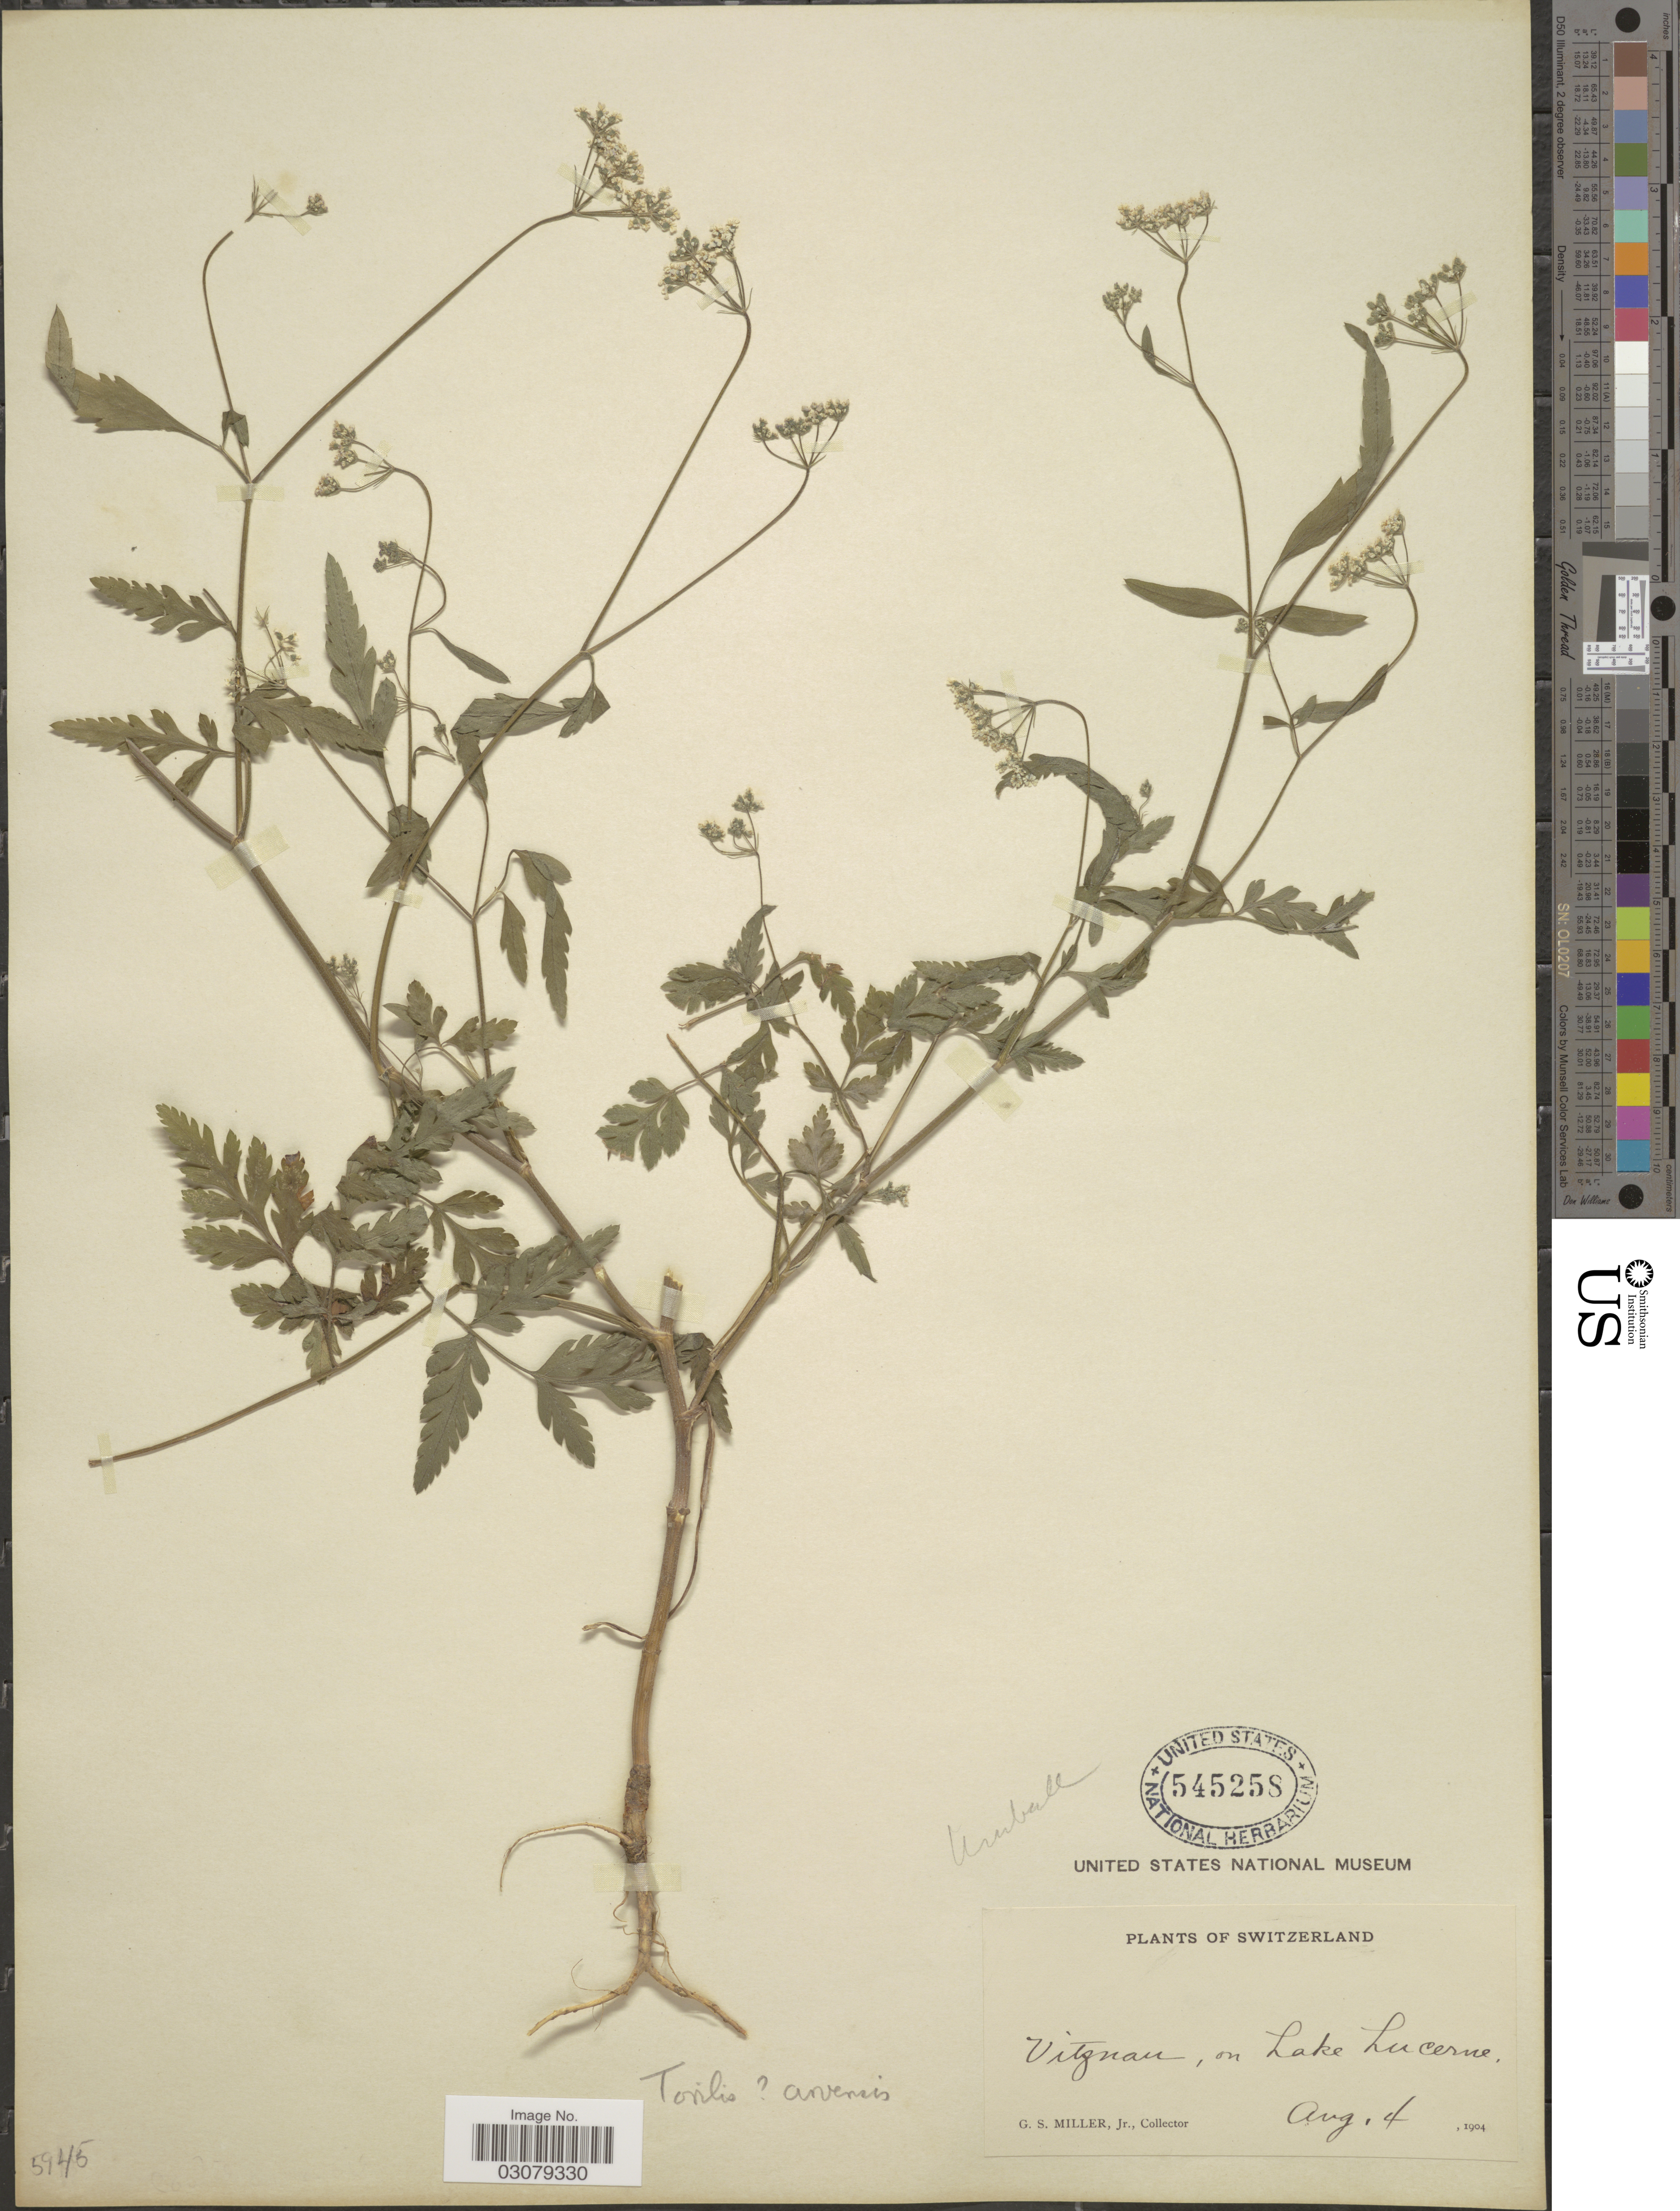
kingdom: Plantae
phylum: Tracheophyta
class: Magnoliopsida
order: Apiales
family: Apiaceae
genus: Torilis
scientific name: Torilis arvensis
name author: (Huds.) Link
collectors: G. S. Miller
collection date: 1904-08-04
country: Switzerland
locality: Vitznau, on Lake Lucerne.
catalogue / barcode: US 545258